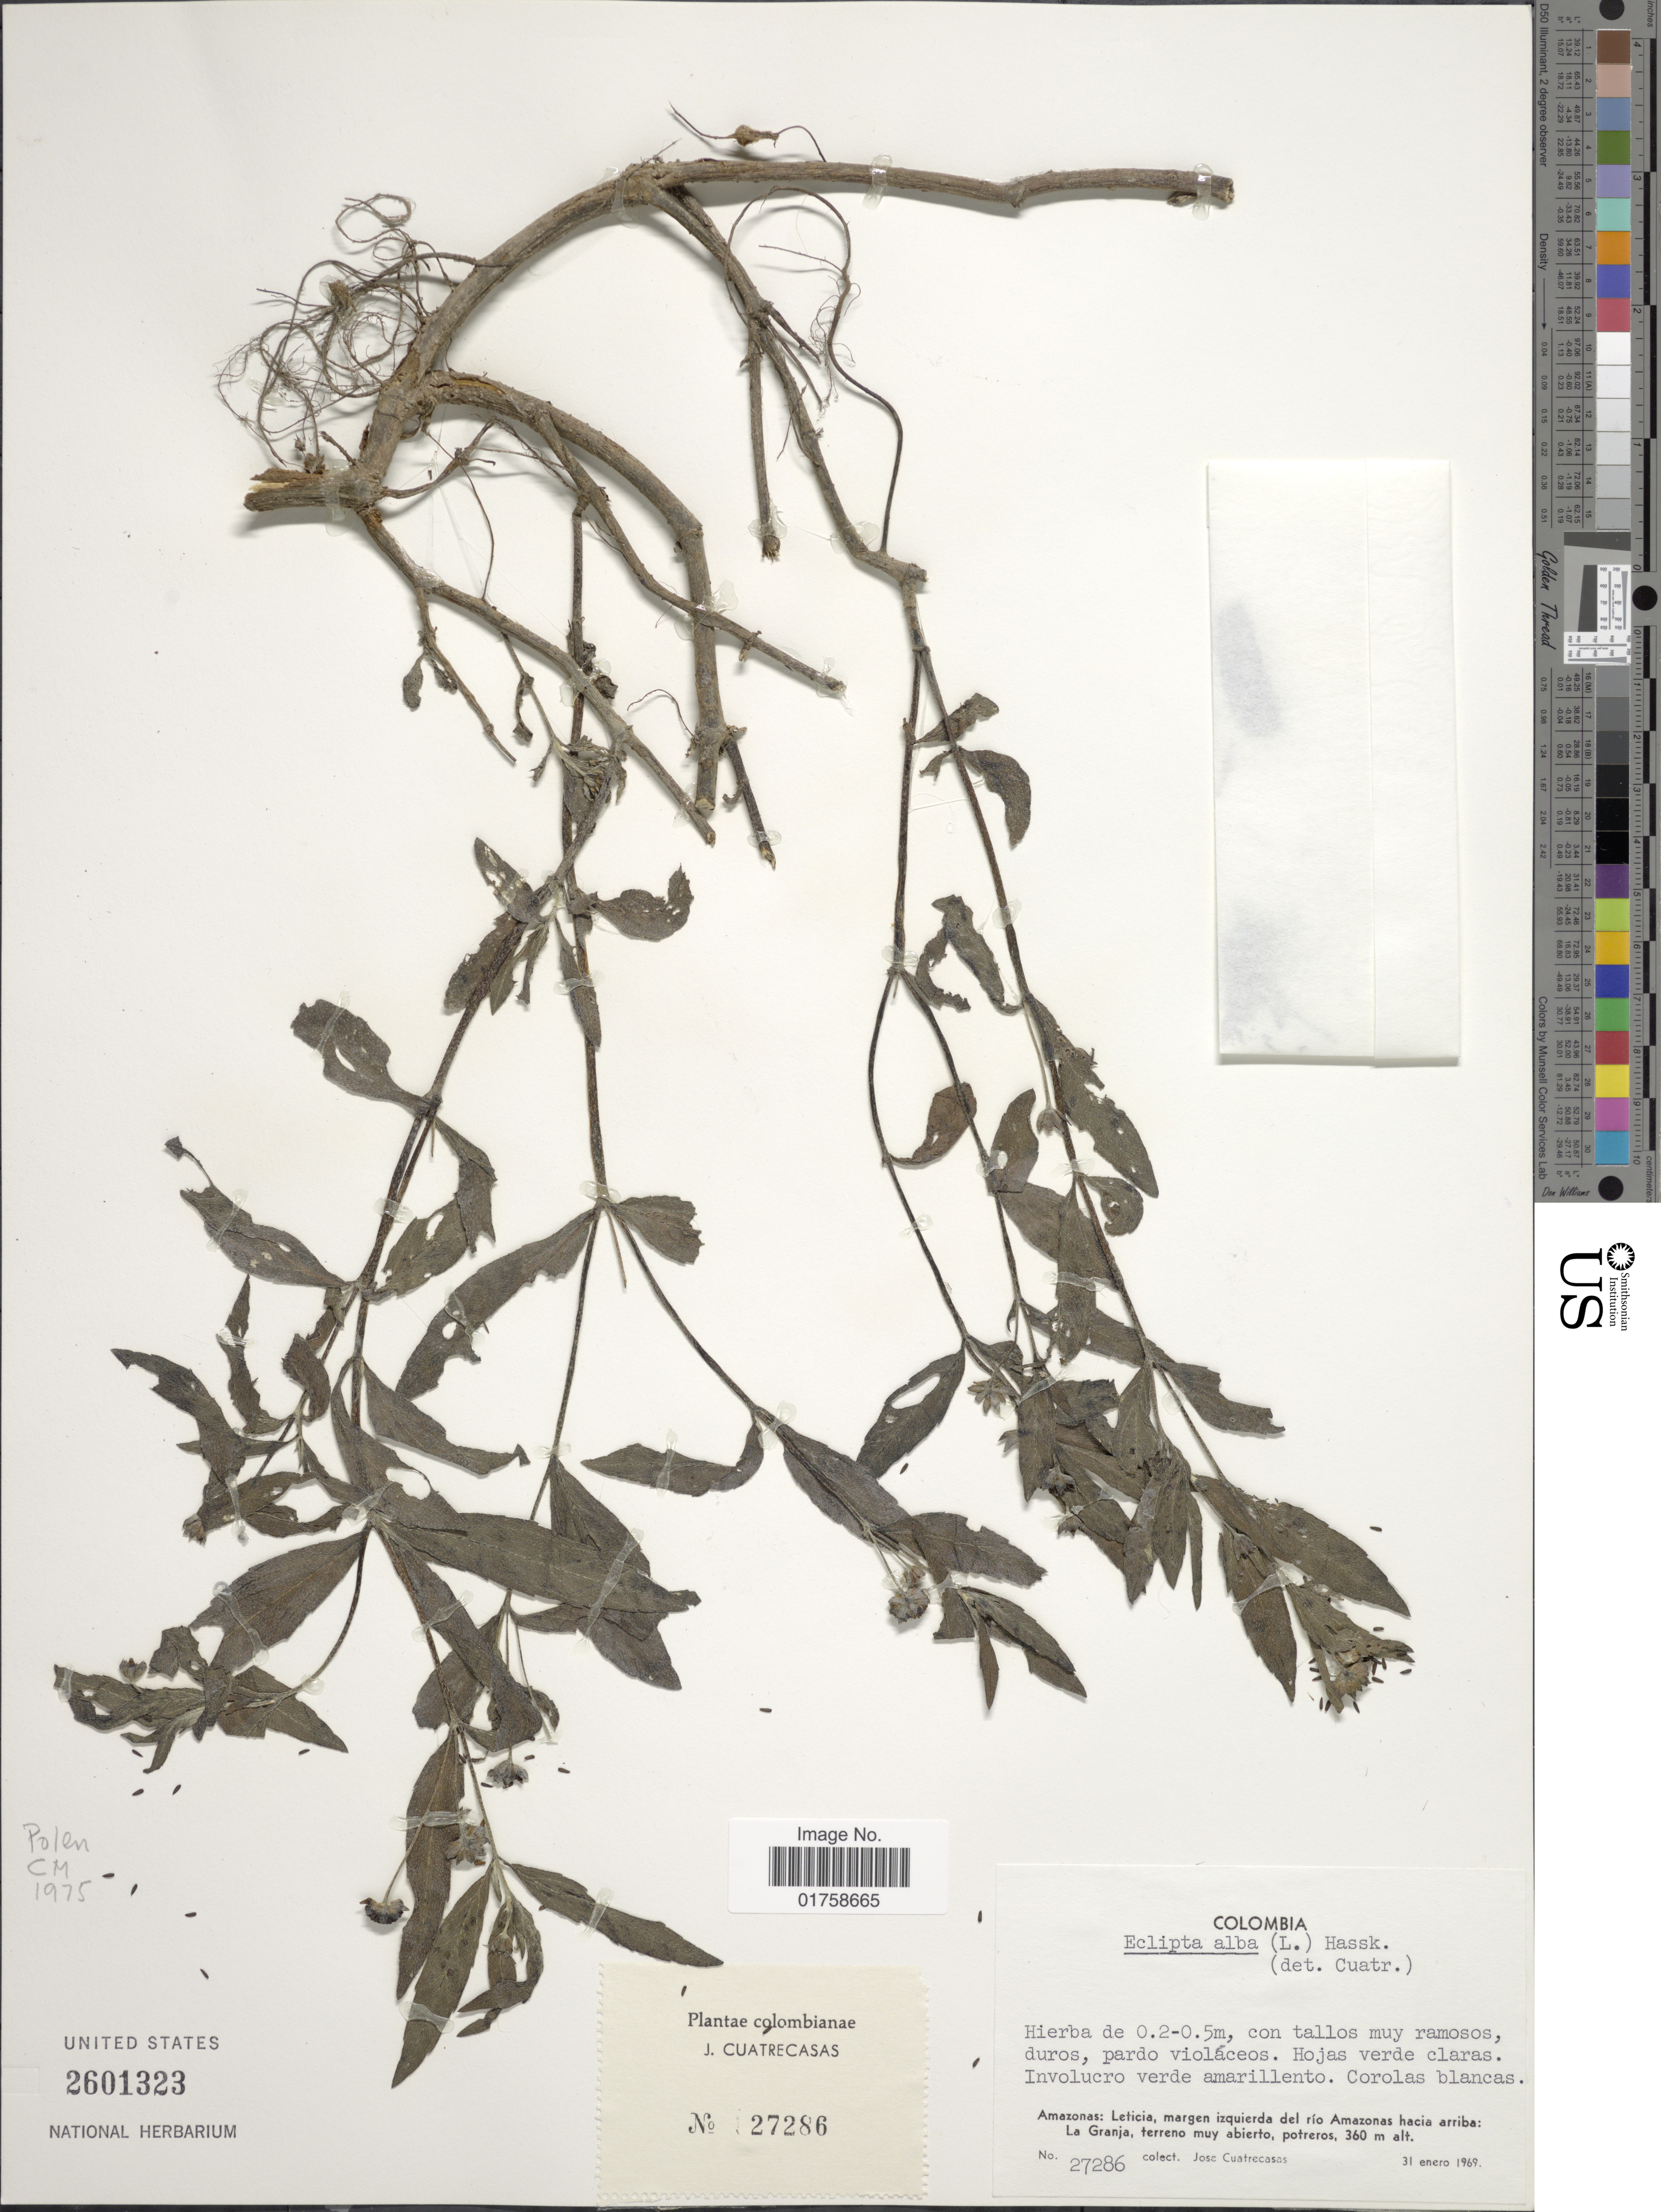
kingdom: Plantae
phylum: Tracheophyta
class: Magnoliopsida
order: Asterales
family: Asteraceae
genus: Eclipta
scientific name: Eclipta alba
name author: (L.) Hassk.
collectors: J. Cuatrecasas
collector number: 27286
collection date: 1969-01-31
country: Colombia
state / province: Amazônas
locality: Colombia, Amazonas: Leticia, margen izquierda del rio Amazonas hacia arriba: La Granja, terreno muy abierto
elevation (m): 360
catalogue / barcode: US 2601323